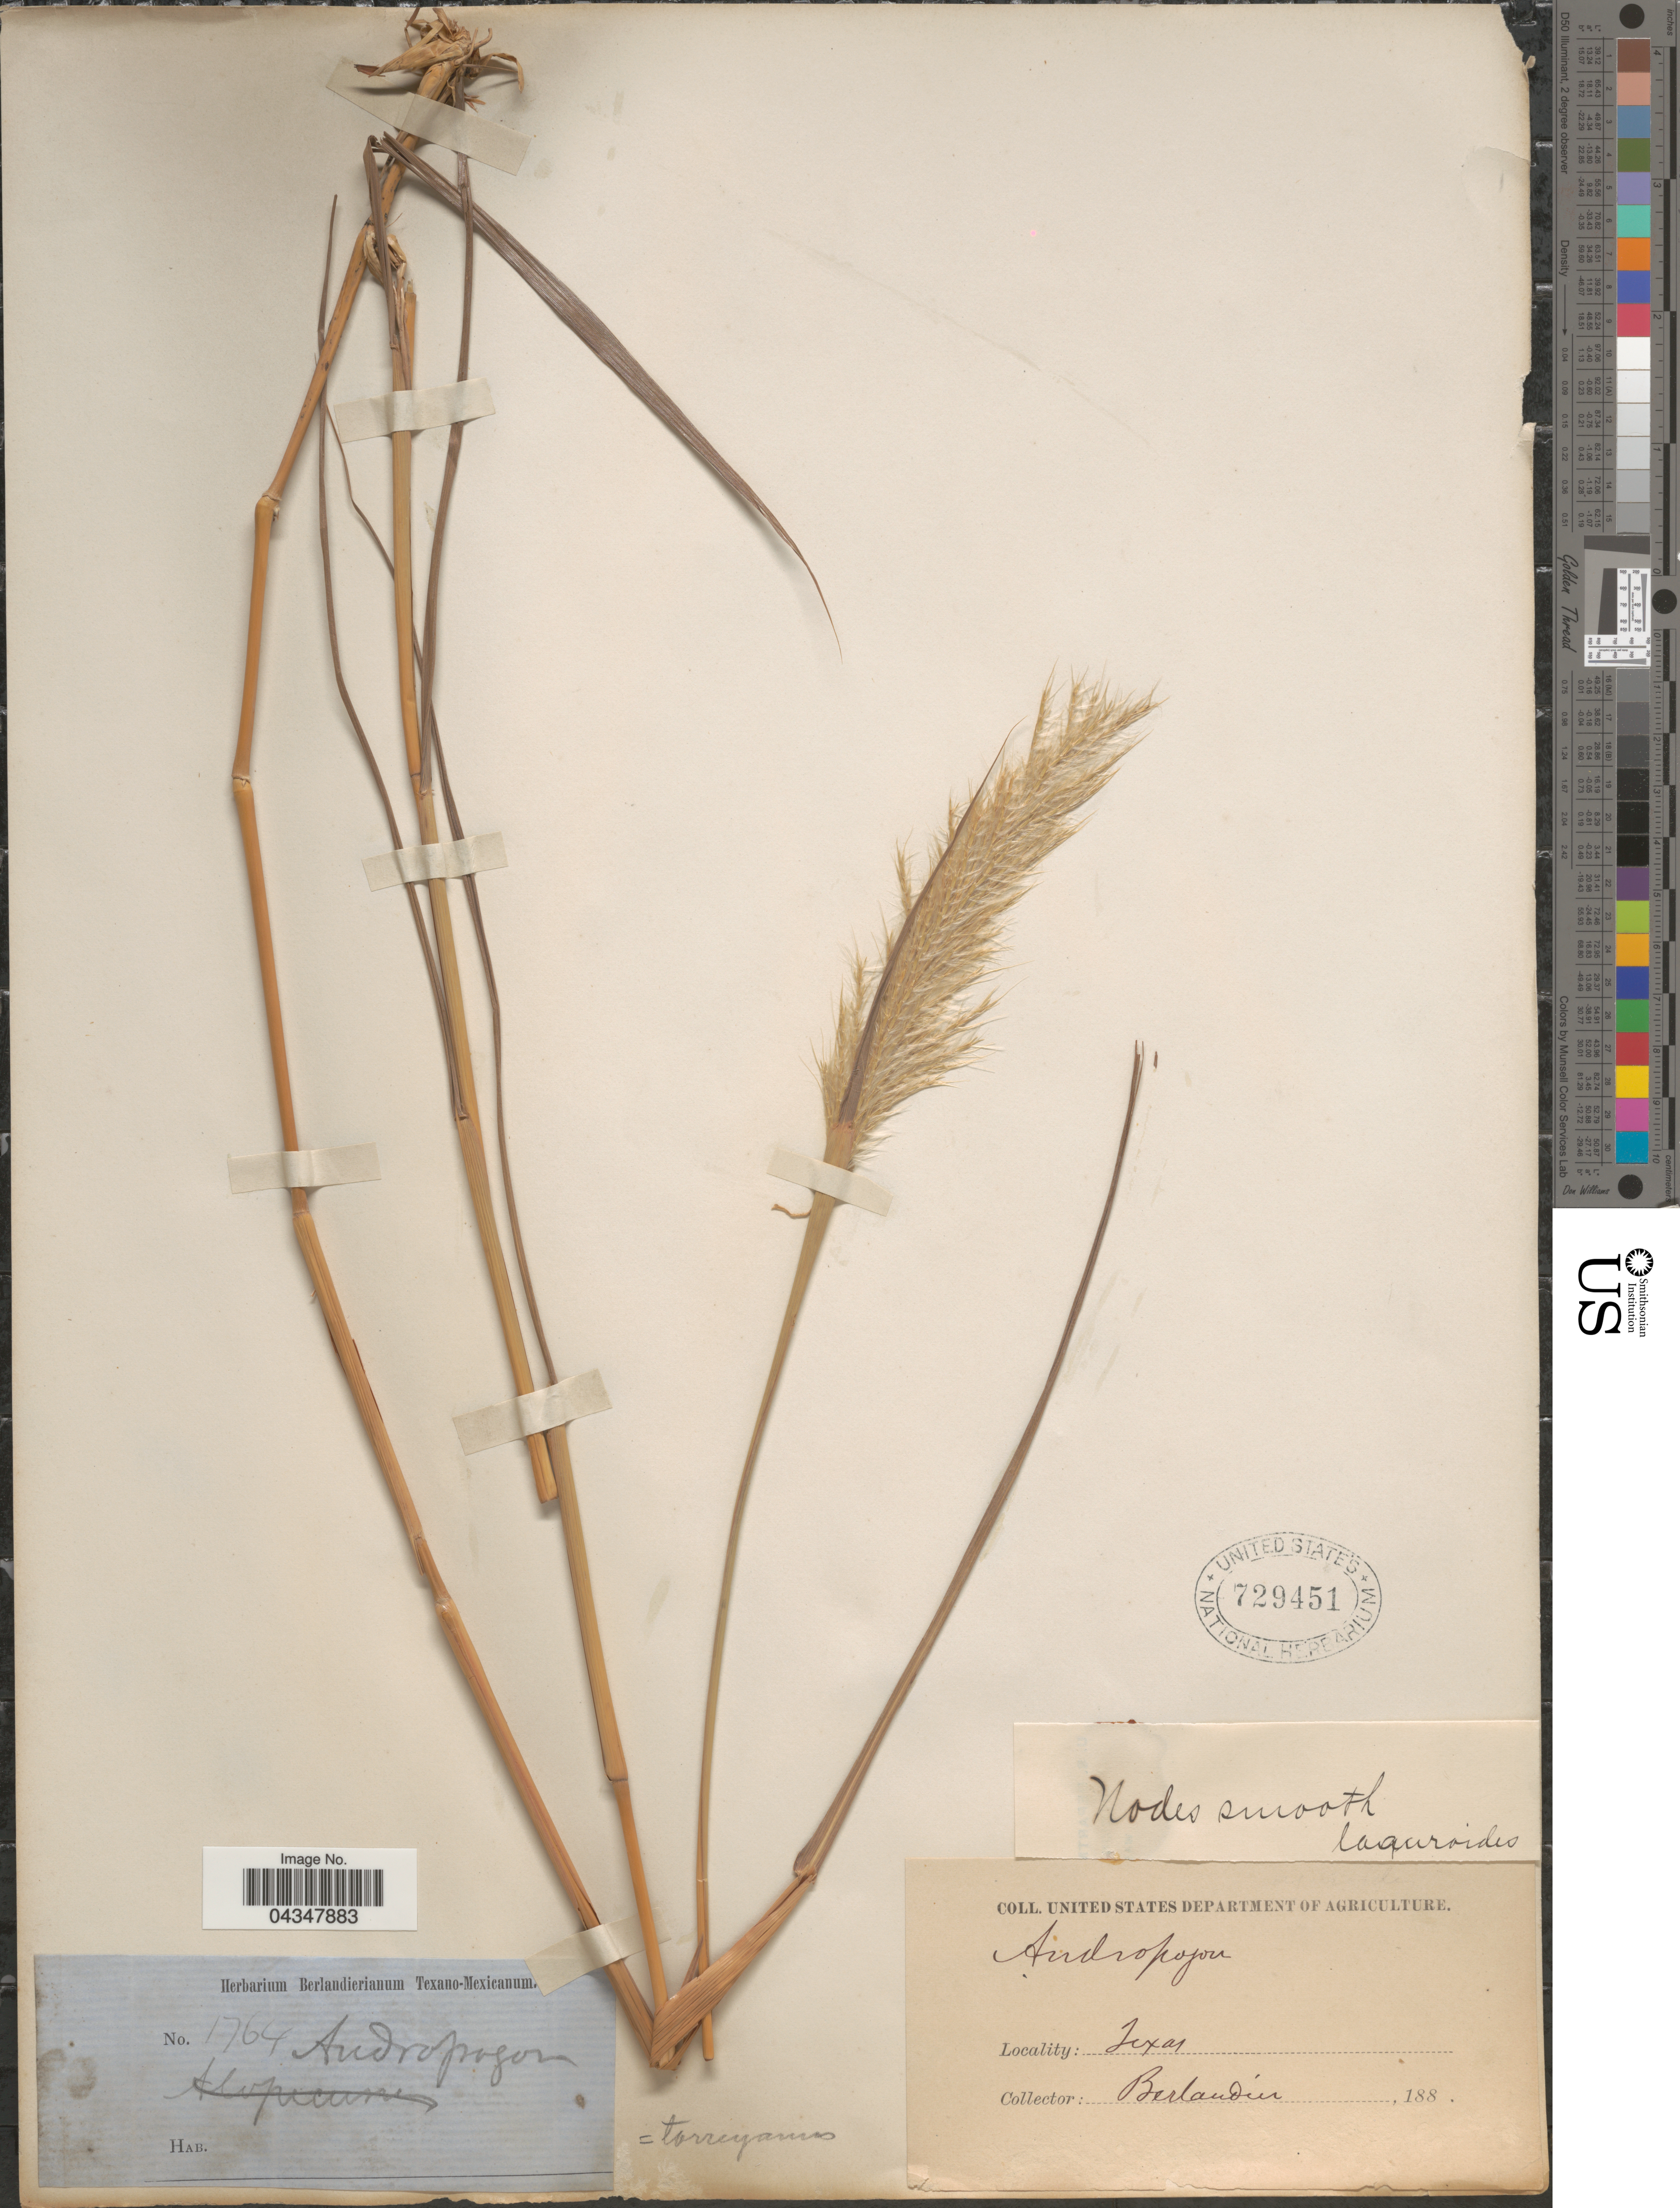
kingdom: Plantae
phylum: Tracheophyta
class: Liliopsida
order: Poales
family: Poaceae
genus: Bothriochloa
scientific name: Bothriochloa saccharoides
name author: (Sw.) Rydb.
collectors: -. Berlandier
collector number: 1764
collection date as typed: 188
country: United States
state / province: Texas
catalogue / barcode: US 729451